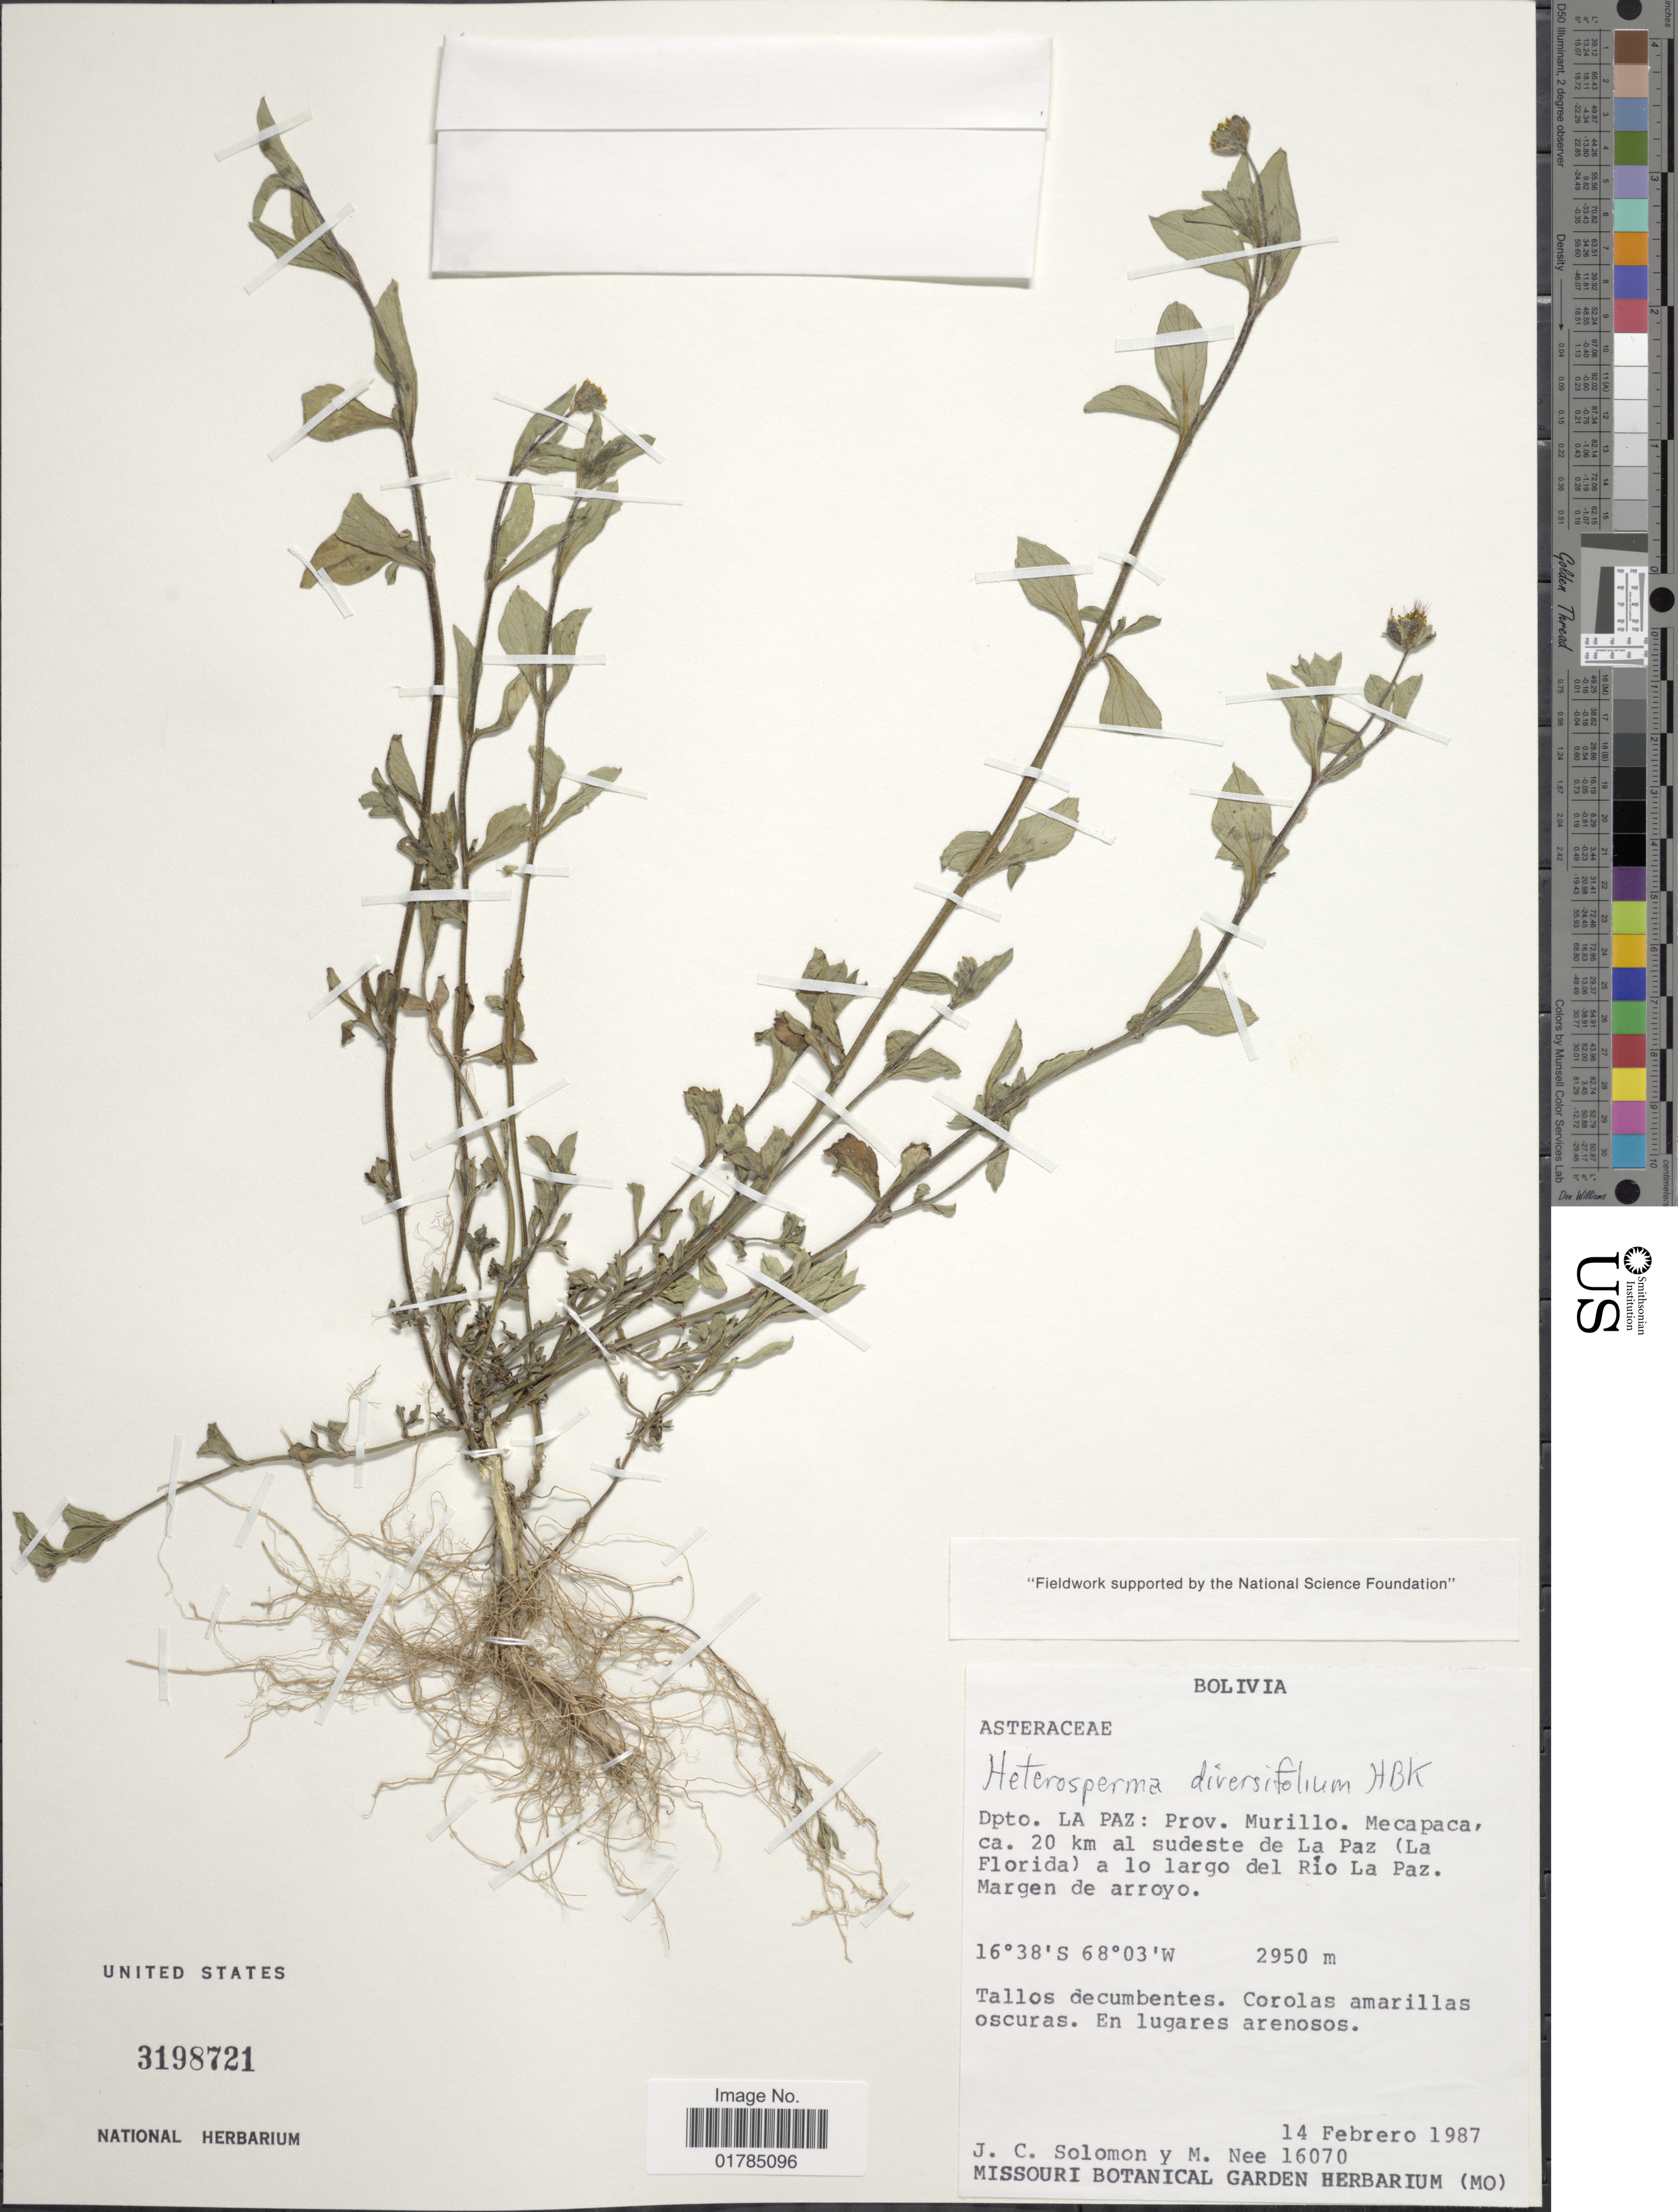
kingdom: Plantae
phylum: Tracheophyta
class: Magnoliopsida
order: Asterales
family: Asteraceae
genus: Heterosperma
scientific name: Heterosperma diversifolium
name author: Kunth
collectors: J. C. Solomon & M. Nee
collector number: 16070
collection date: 1987-02-14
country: Bolivia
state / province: La Paz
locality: Prov. Murillo, Mecapaca, ca. 20 km al sudeste de La Paz (La Florida) a lo largo del Rio La Paz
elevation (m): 2950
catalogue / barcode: US 3198721